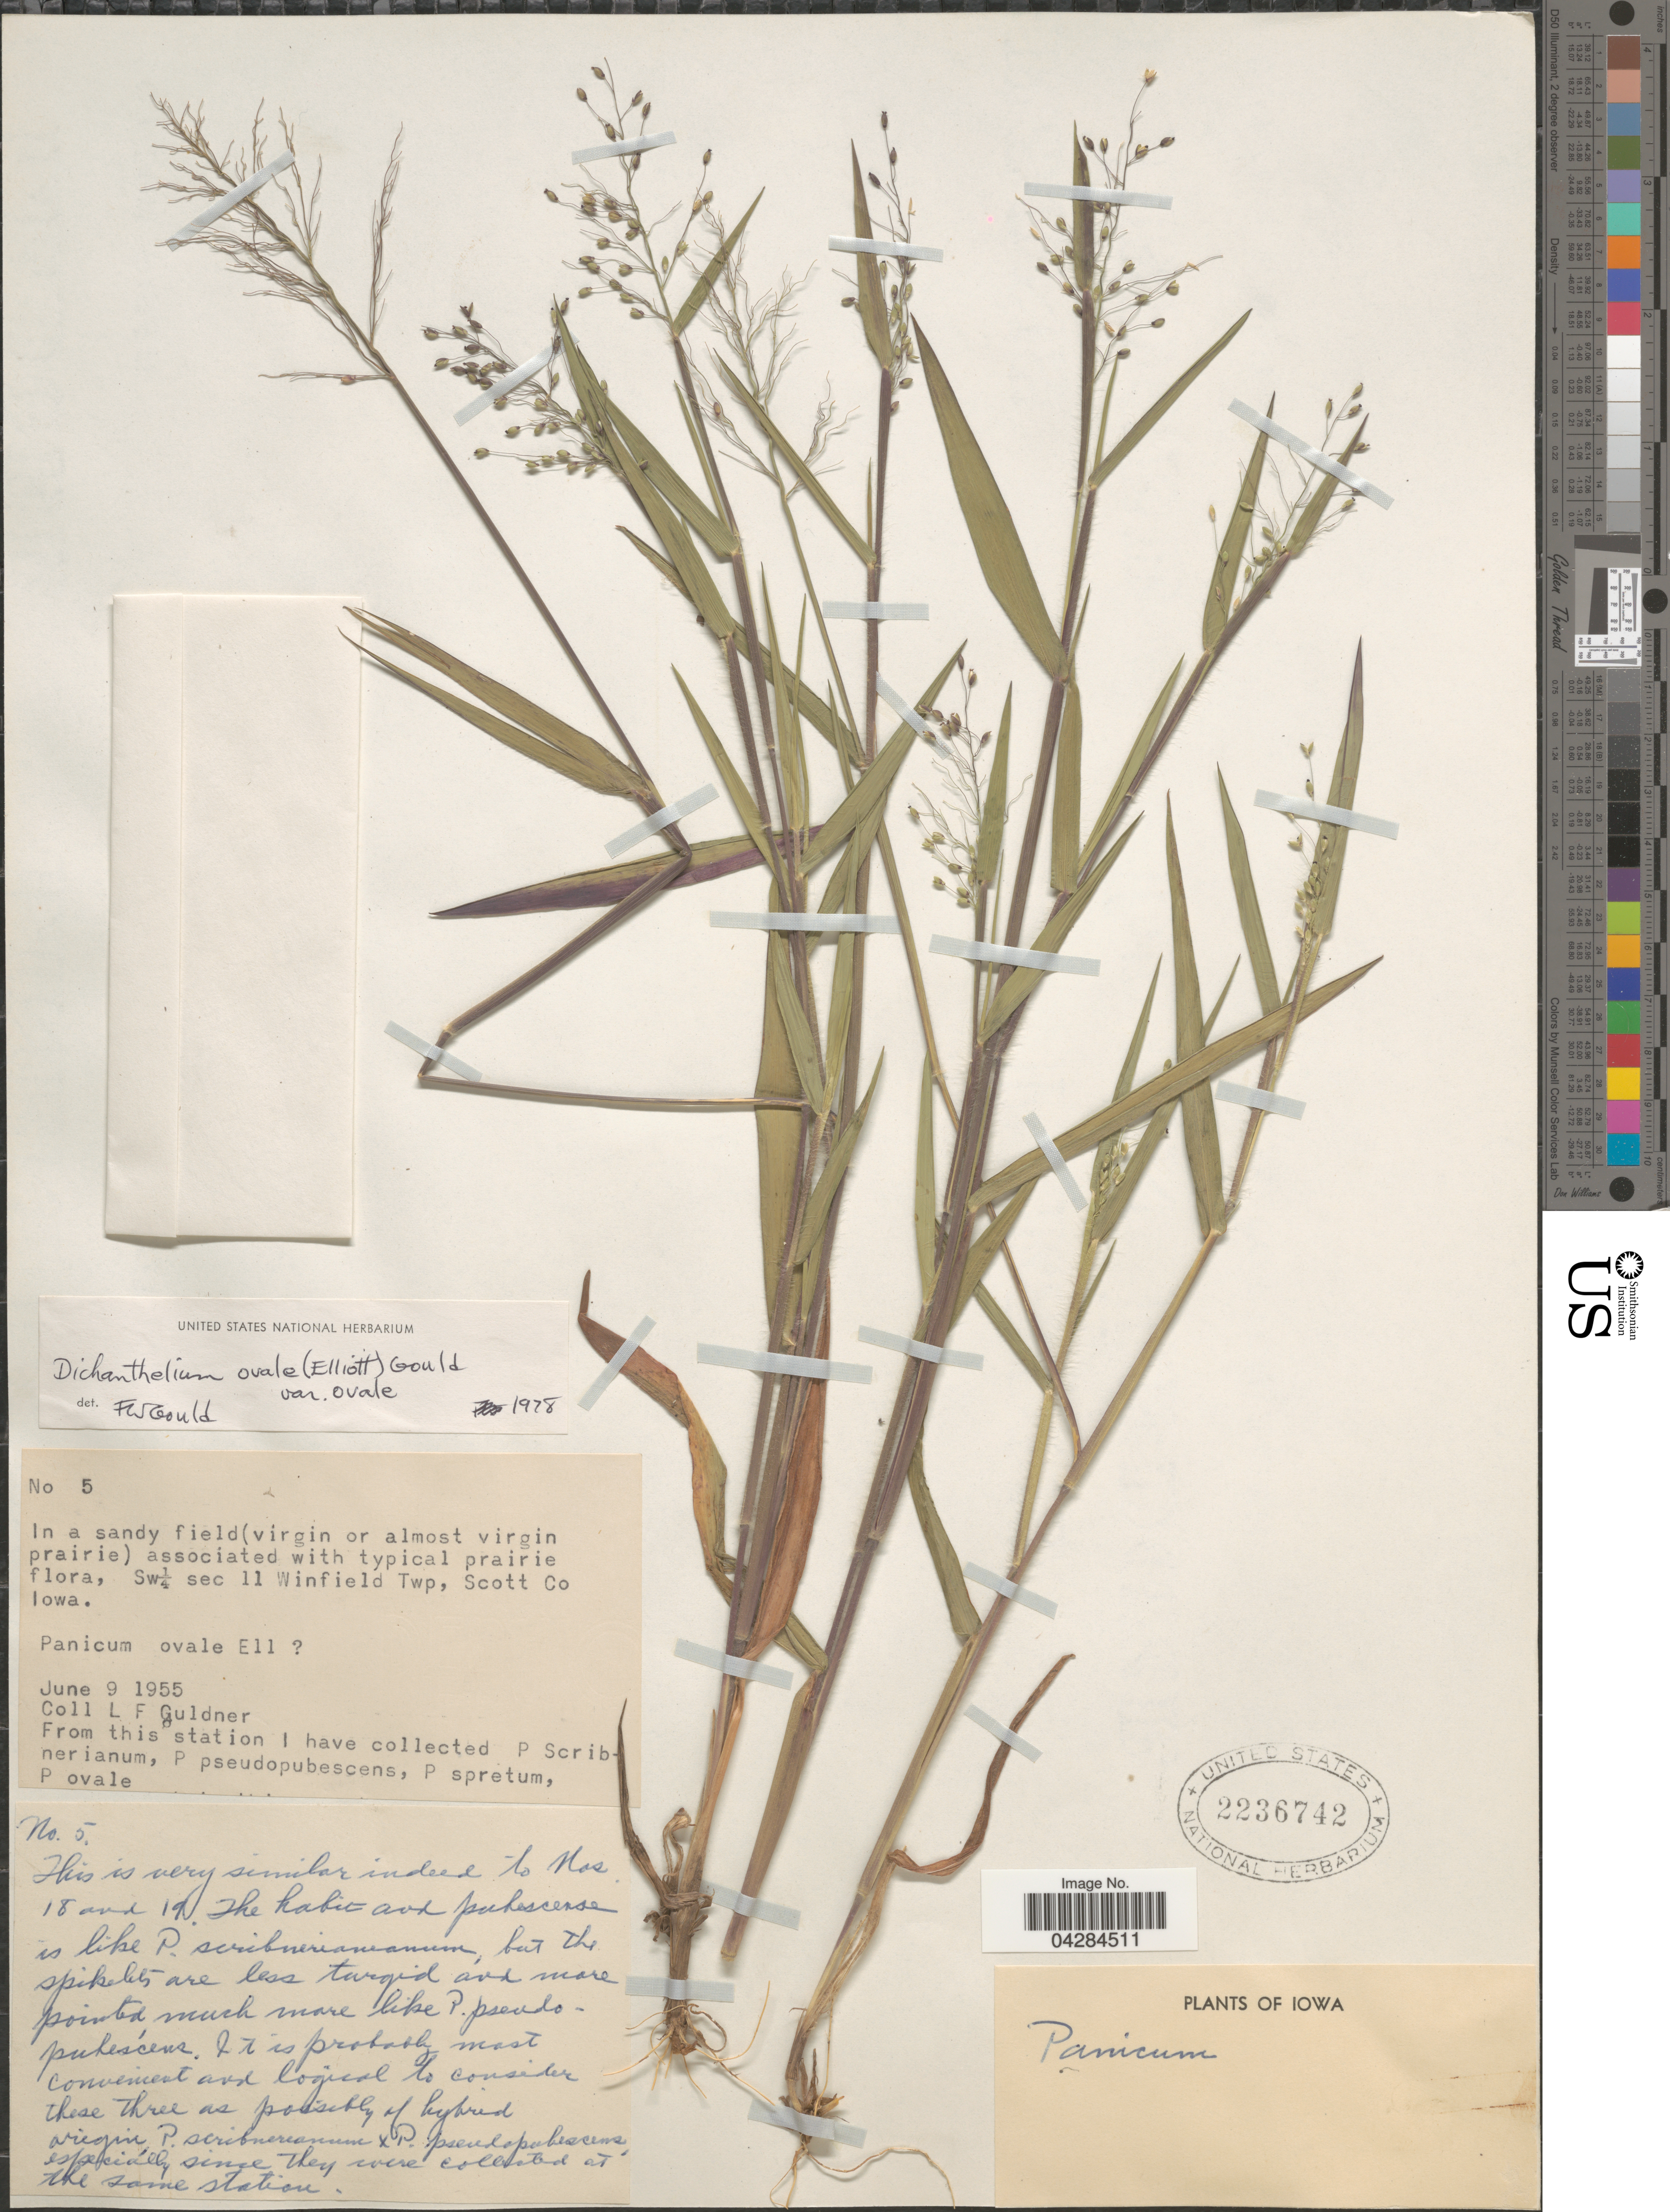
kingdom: Plantae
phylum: Tracheophyta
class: Liliopsida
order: Poales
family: Poaceae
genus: Dichanthelium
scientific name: Dichanthelium ovale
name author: (Elliott) Gould & C.A. Clark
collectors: L. Guldner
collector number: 5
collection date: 1955-06-09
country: United States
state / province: Iowa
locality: Sw¼ sec 11 Winfield Twp, Scott Co.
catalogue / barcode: US 2236742